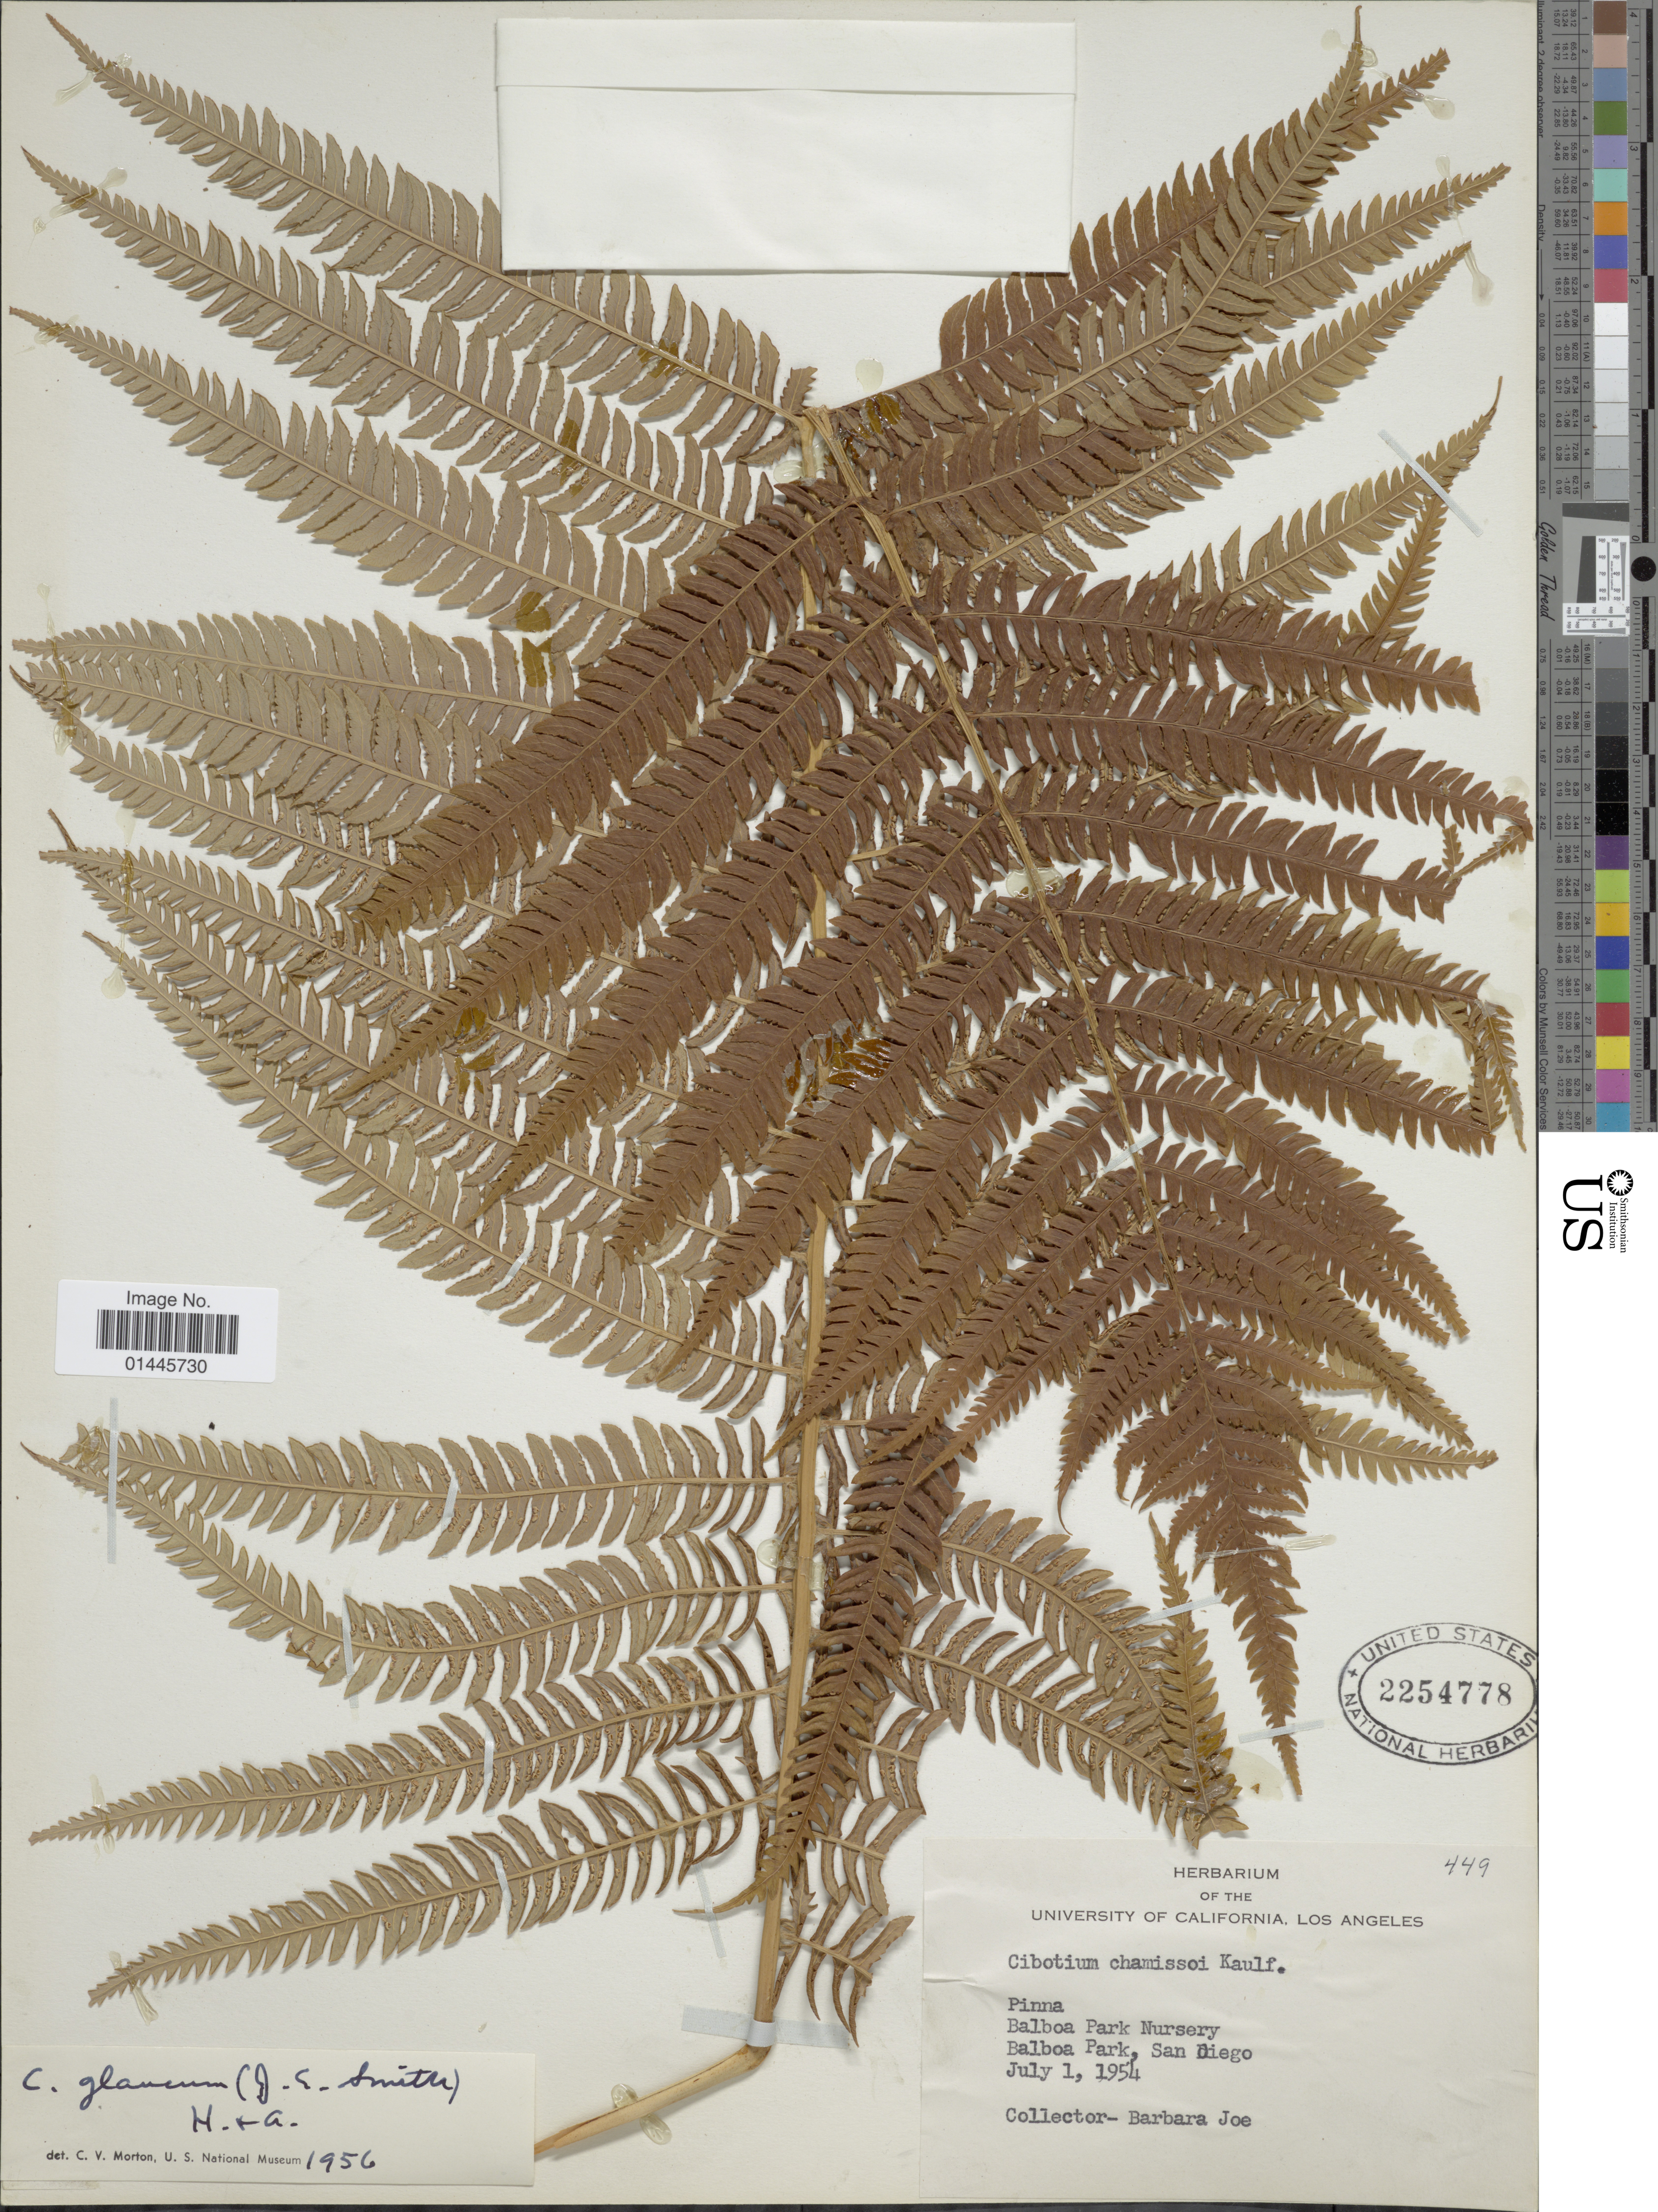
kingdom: Plantae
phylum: Tracheophyta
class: Polypodiopsida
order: Cyatheales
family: Cibotiaceae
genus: Cibotium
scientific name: Cibotium glaucum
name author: (Sm.) Hook. & Arn.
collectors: B. Joe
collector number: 449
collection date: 1954-07-01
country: United States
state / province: California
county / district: San Diego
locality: Pinna, Balboa Park Nursery, Balboa Park, San Diego.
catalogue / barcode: US 2254778